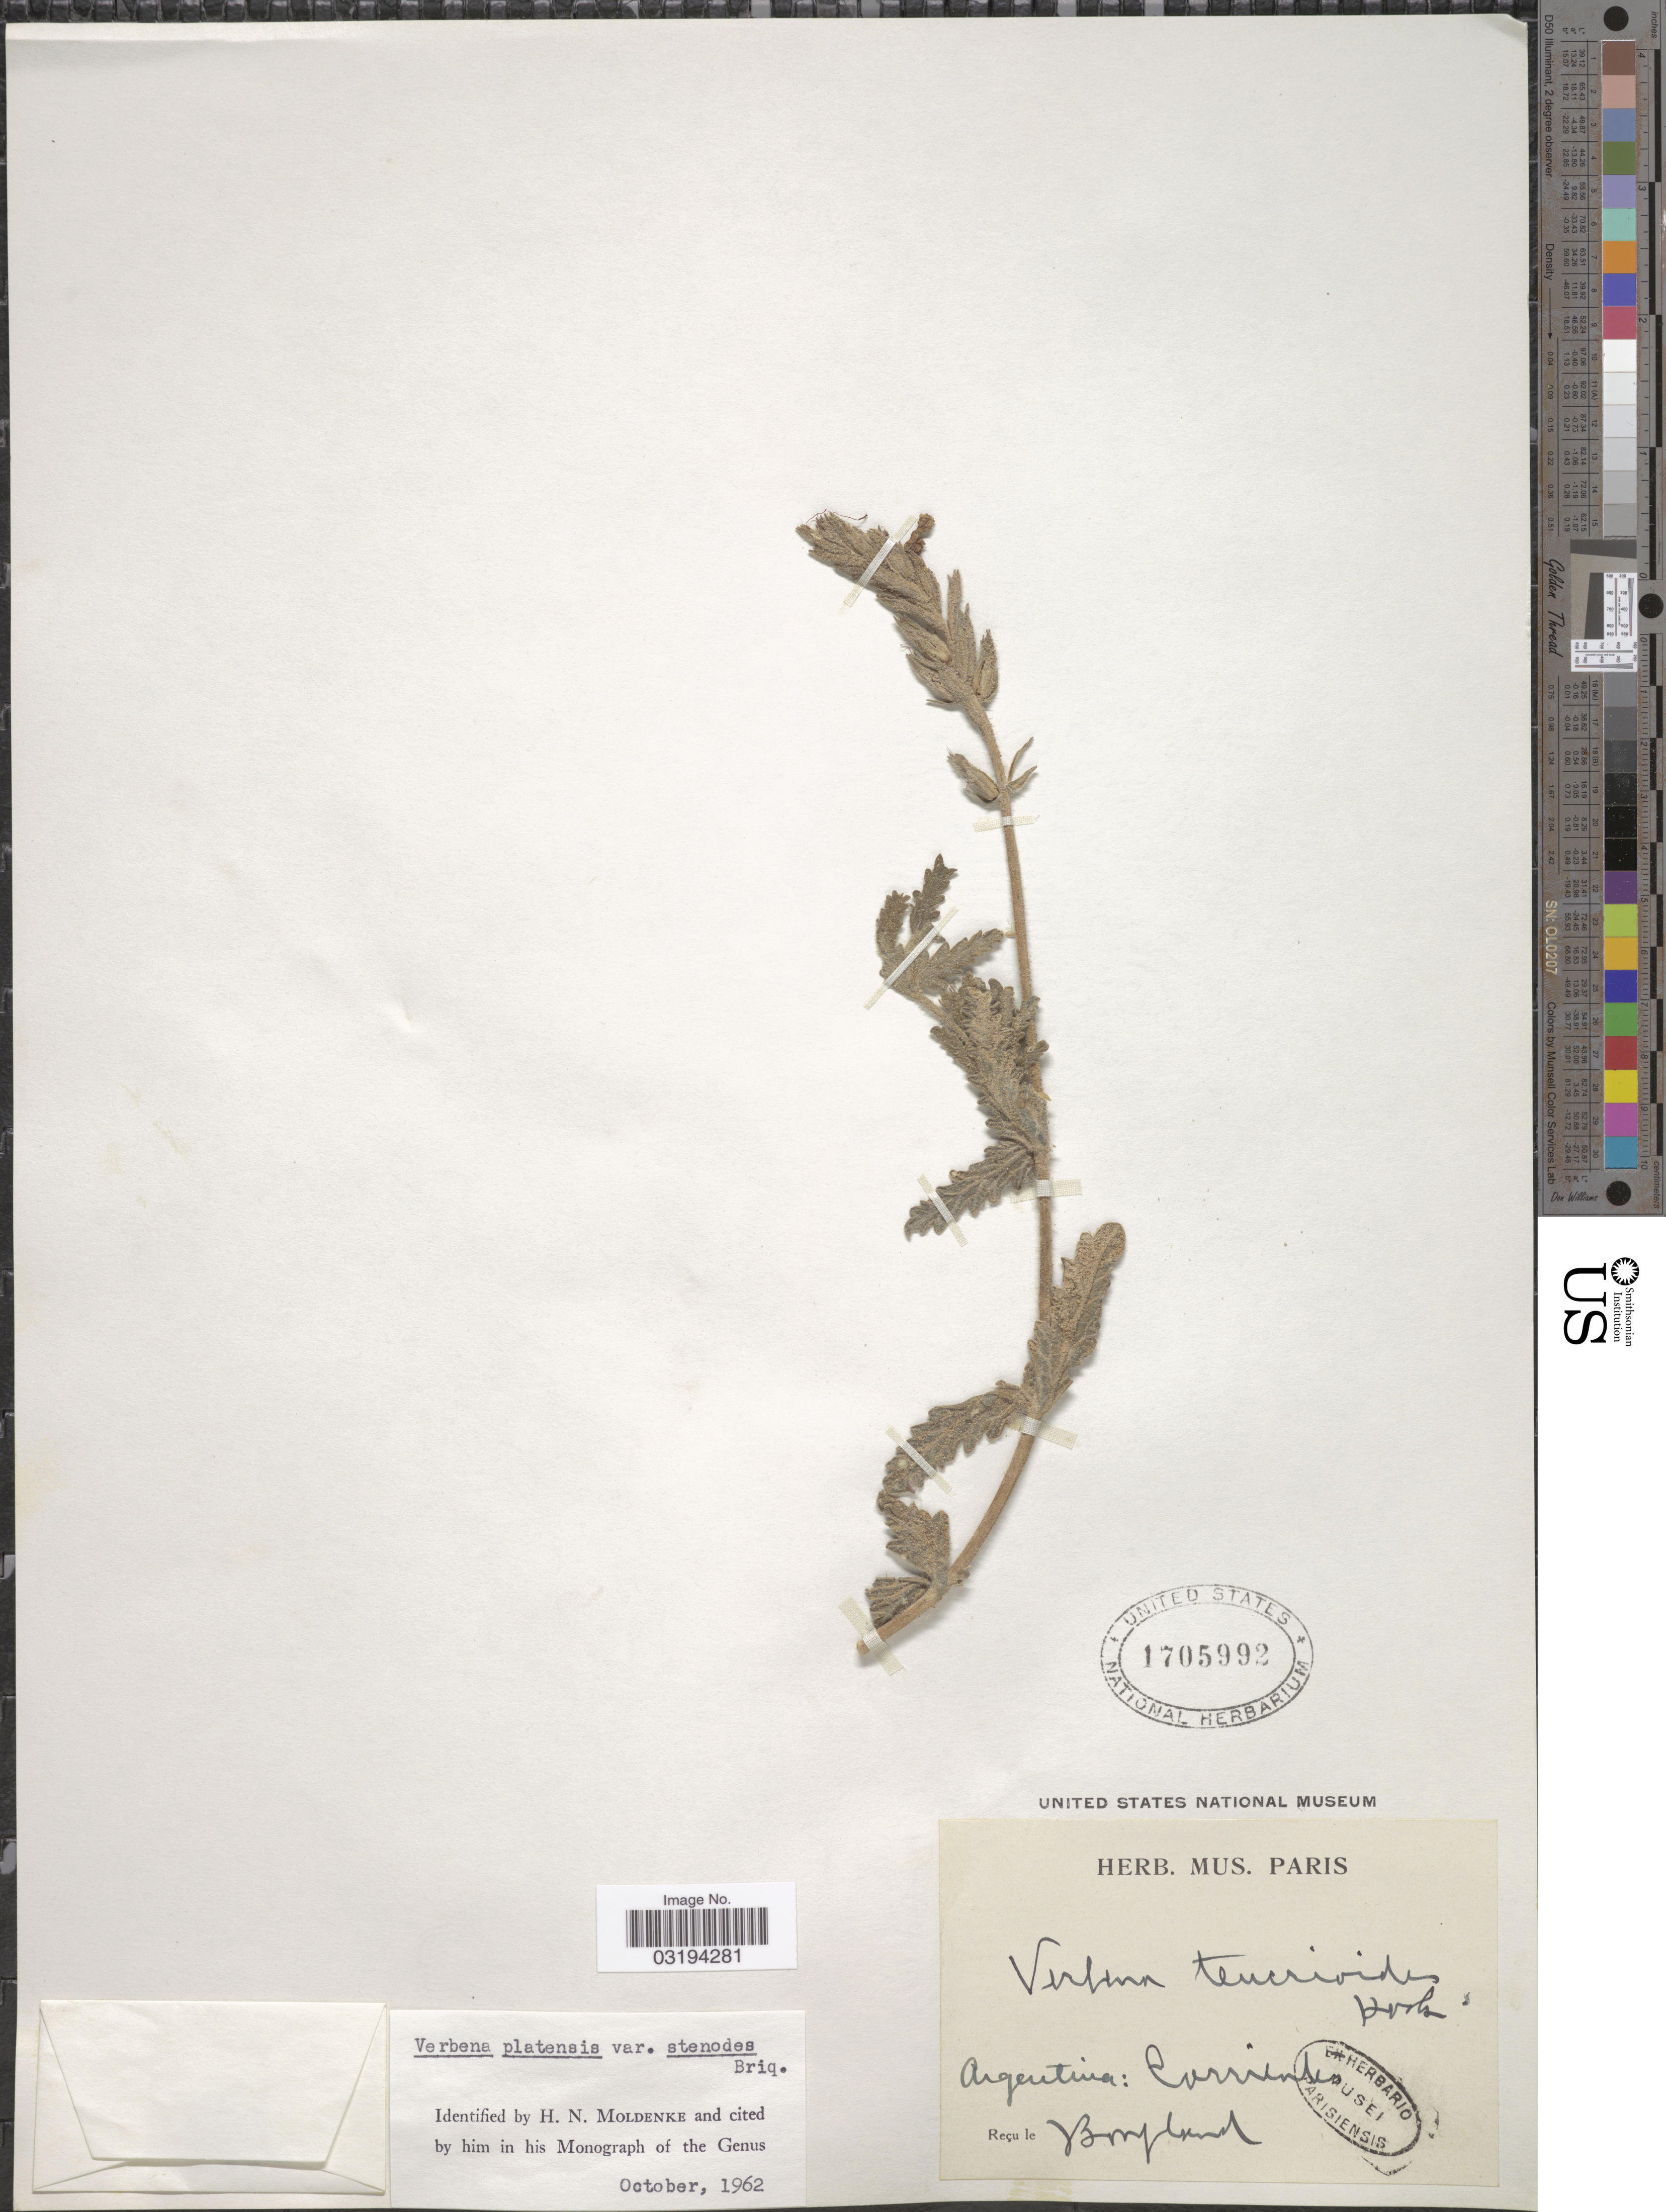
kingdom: Plantae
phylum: Tracheophyta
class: Magnoliopsida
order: Lamiales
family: Verbenaceae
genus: Verbena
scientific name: Verbena platensis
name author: Spreng.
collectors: ex herb. Mus. Paris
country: Argentina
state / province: Corrientes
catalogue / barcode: US 1705992